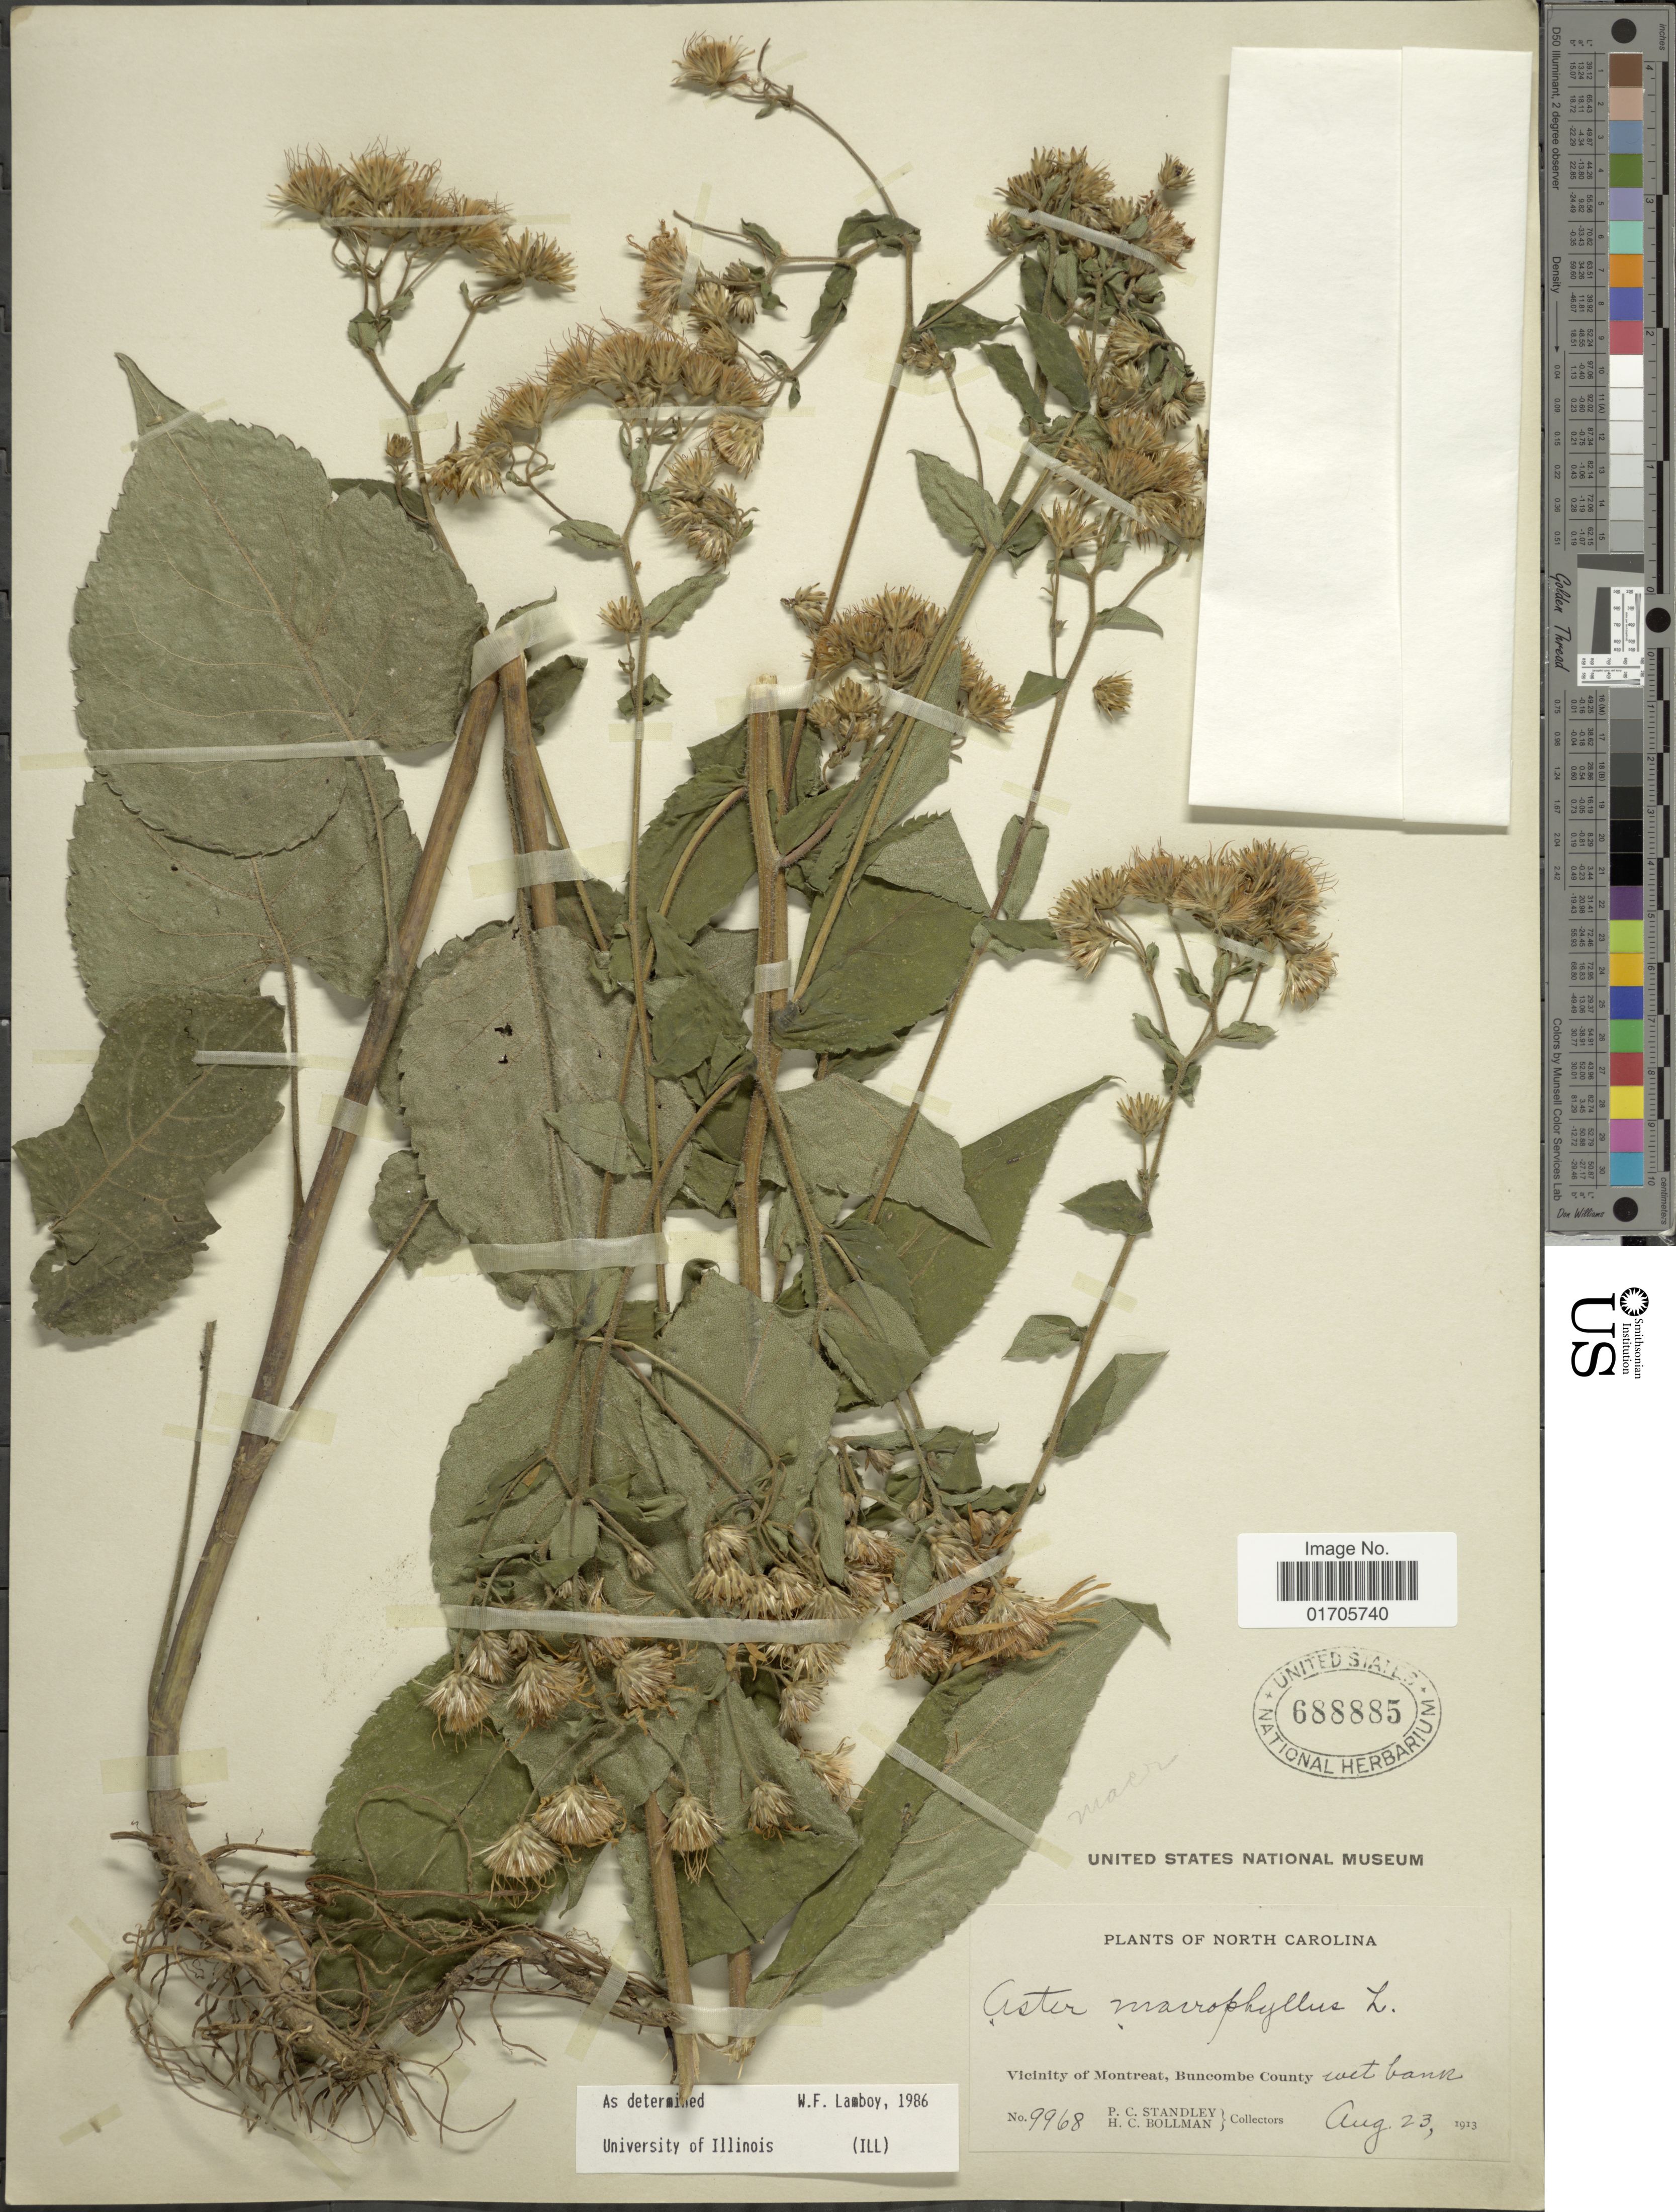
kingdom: Plantae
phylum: Tracheophyta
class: Magnoliopsida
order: Asterales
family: Asteraceae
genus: Eurybia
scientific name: Eurybia macrophylla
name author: (L.) Cass.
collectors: P. C. Standley & H. C. Bollman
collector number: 9968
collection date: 1913-08-23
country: United States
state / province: North Carolina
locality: North Carolina. Vicinity of Montreat, Buncombe County, wet bank.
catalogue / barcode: US 688885